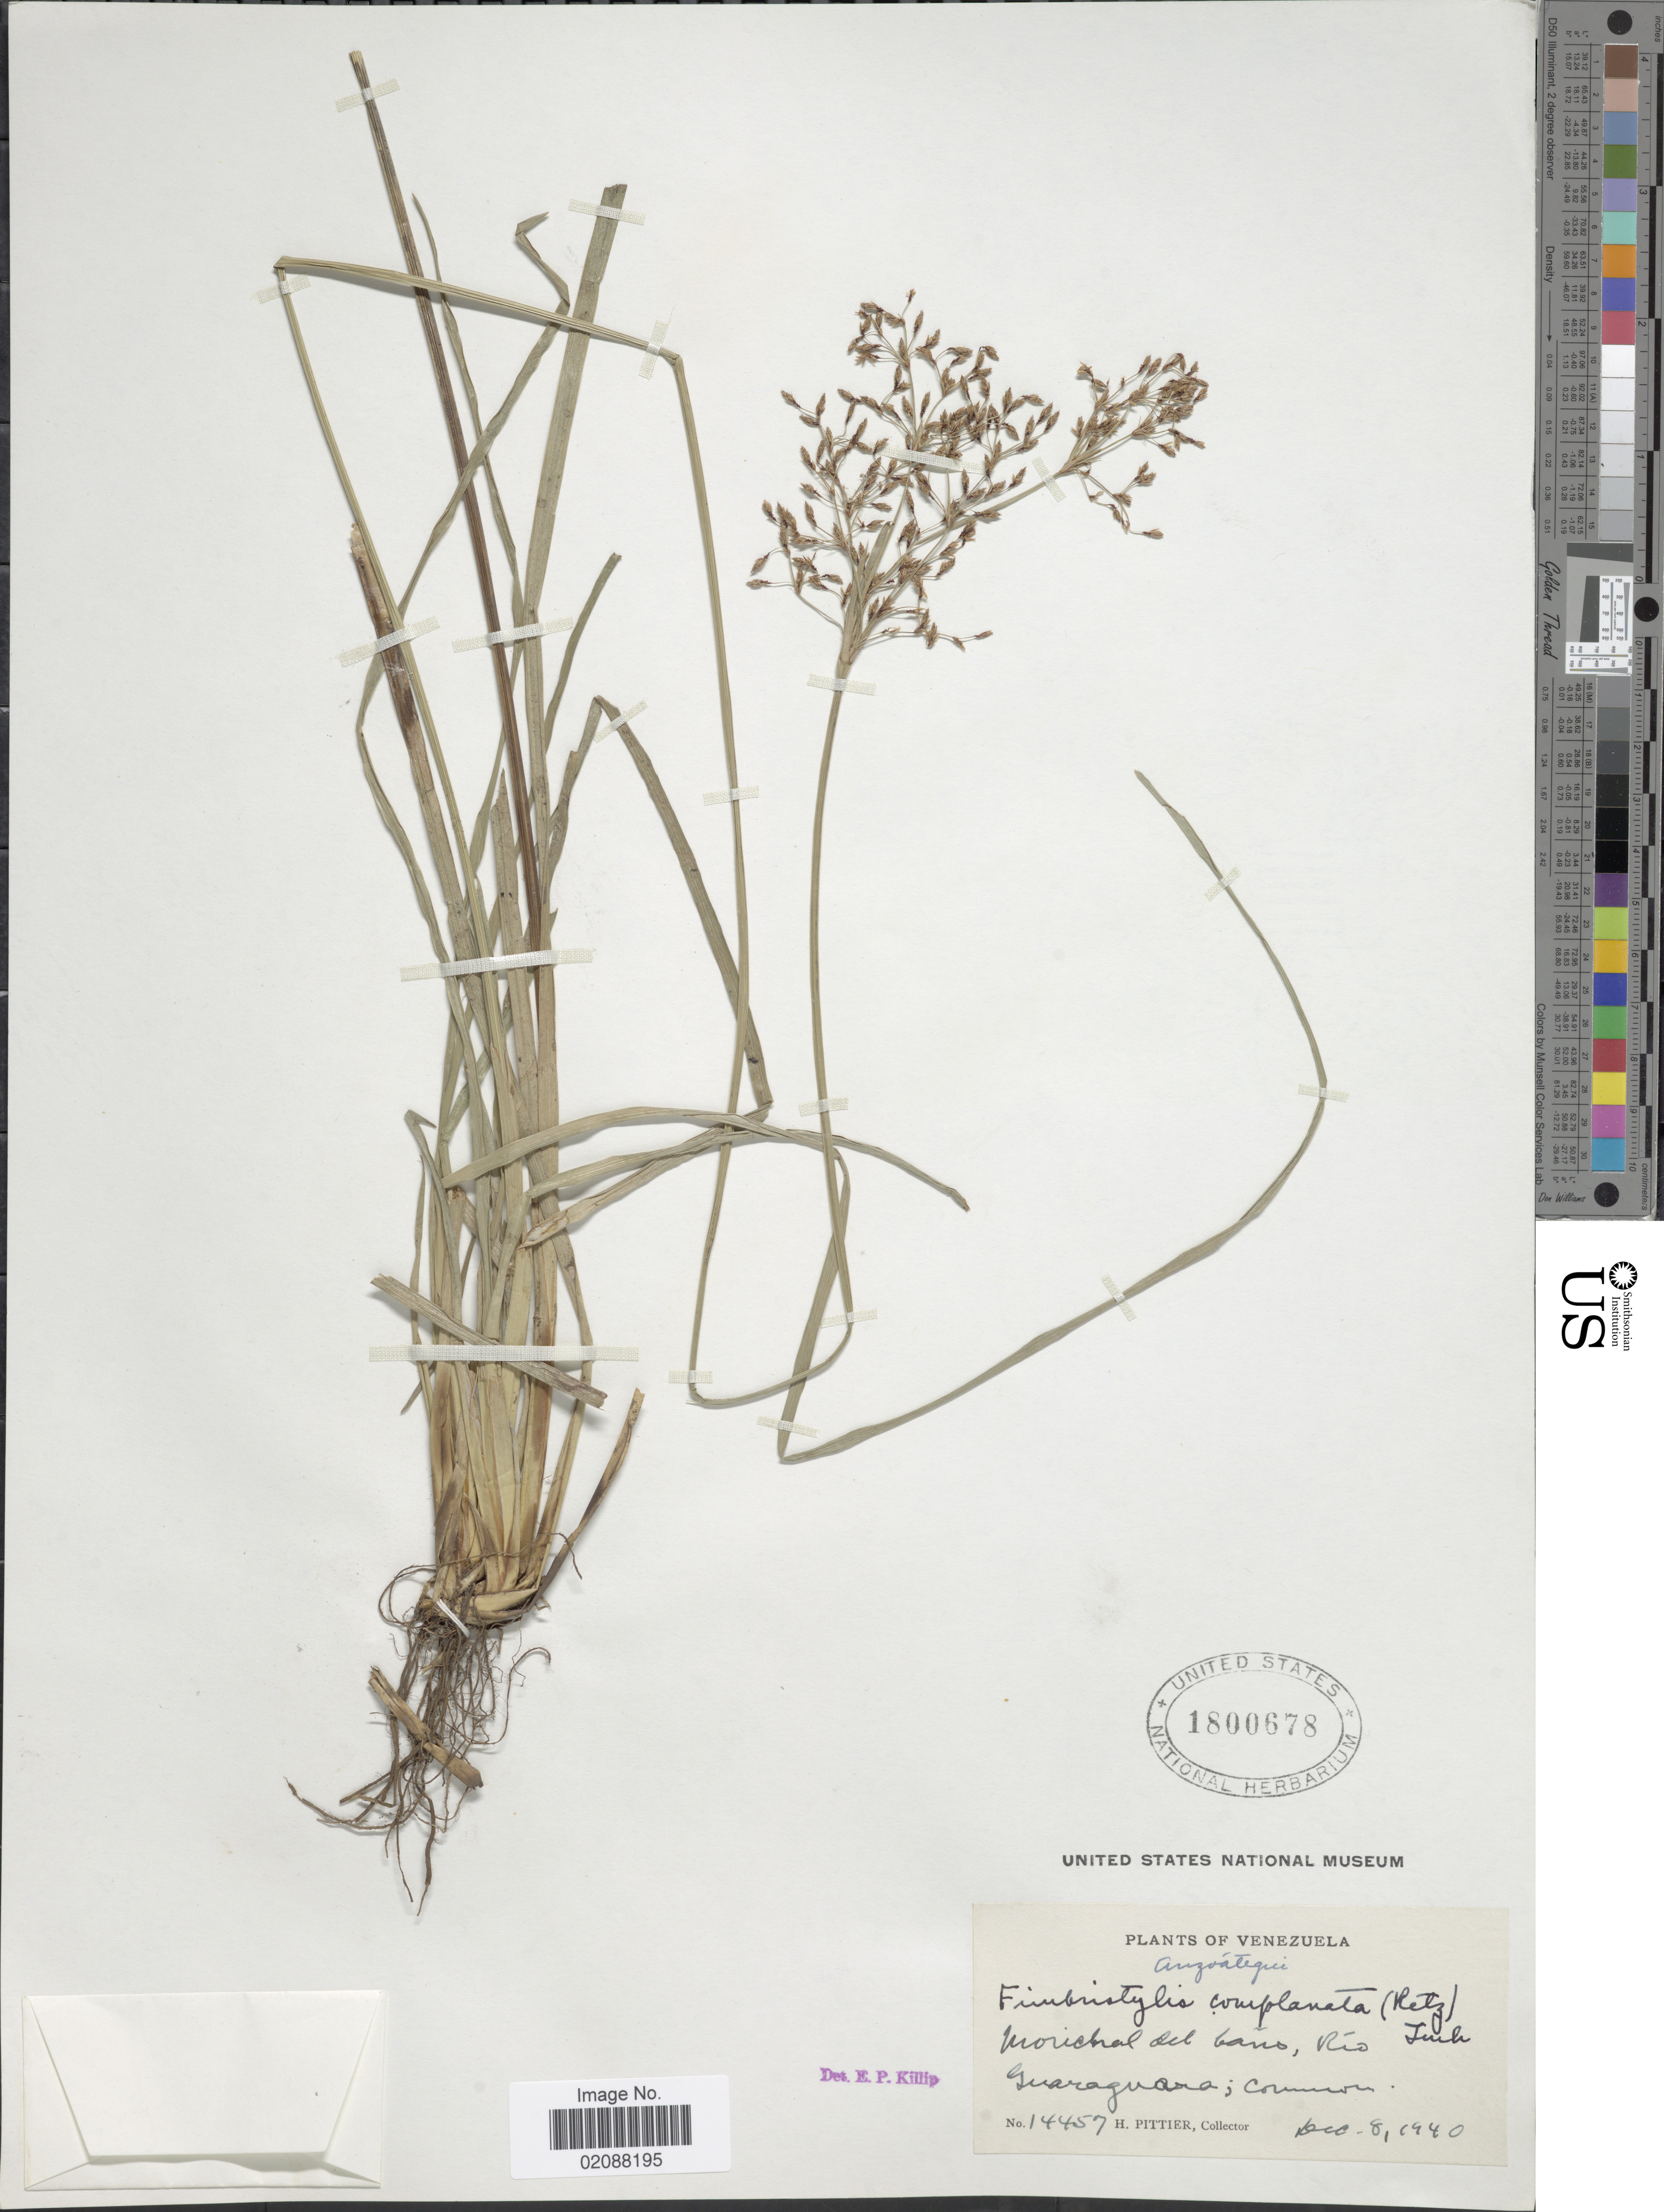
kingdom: Plantae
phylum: Tracheophyta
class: Liliopsida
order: Poales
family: Cyperaceae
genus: Fimbristylis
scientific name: Fimbristylis complanata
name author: (Retz.) Link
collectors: H. F. Pittier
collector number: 14457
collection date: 1940-12-08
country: Venezuela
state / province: Anzoategui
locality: Morichal del bano, Rio Guaraguara.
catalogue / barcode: US 1800678